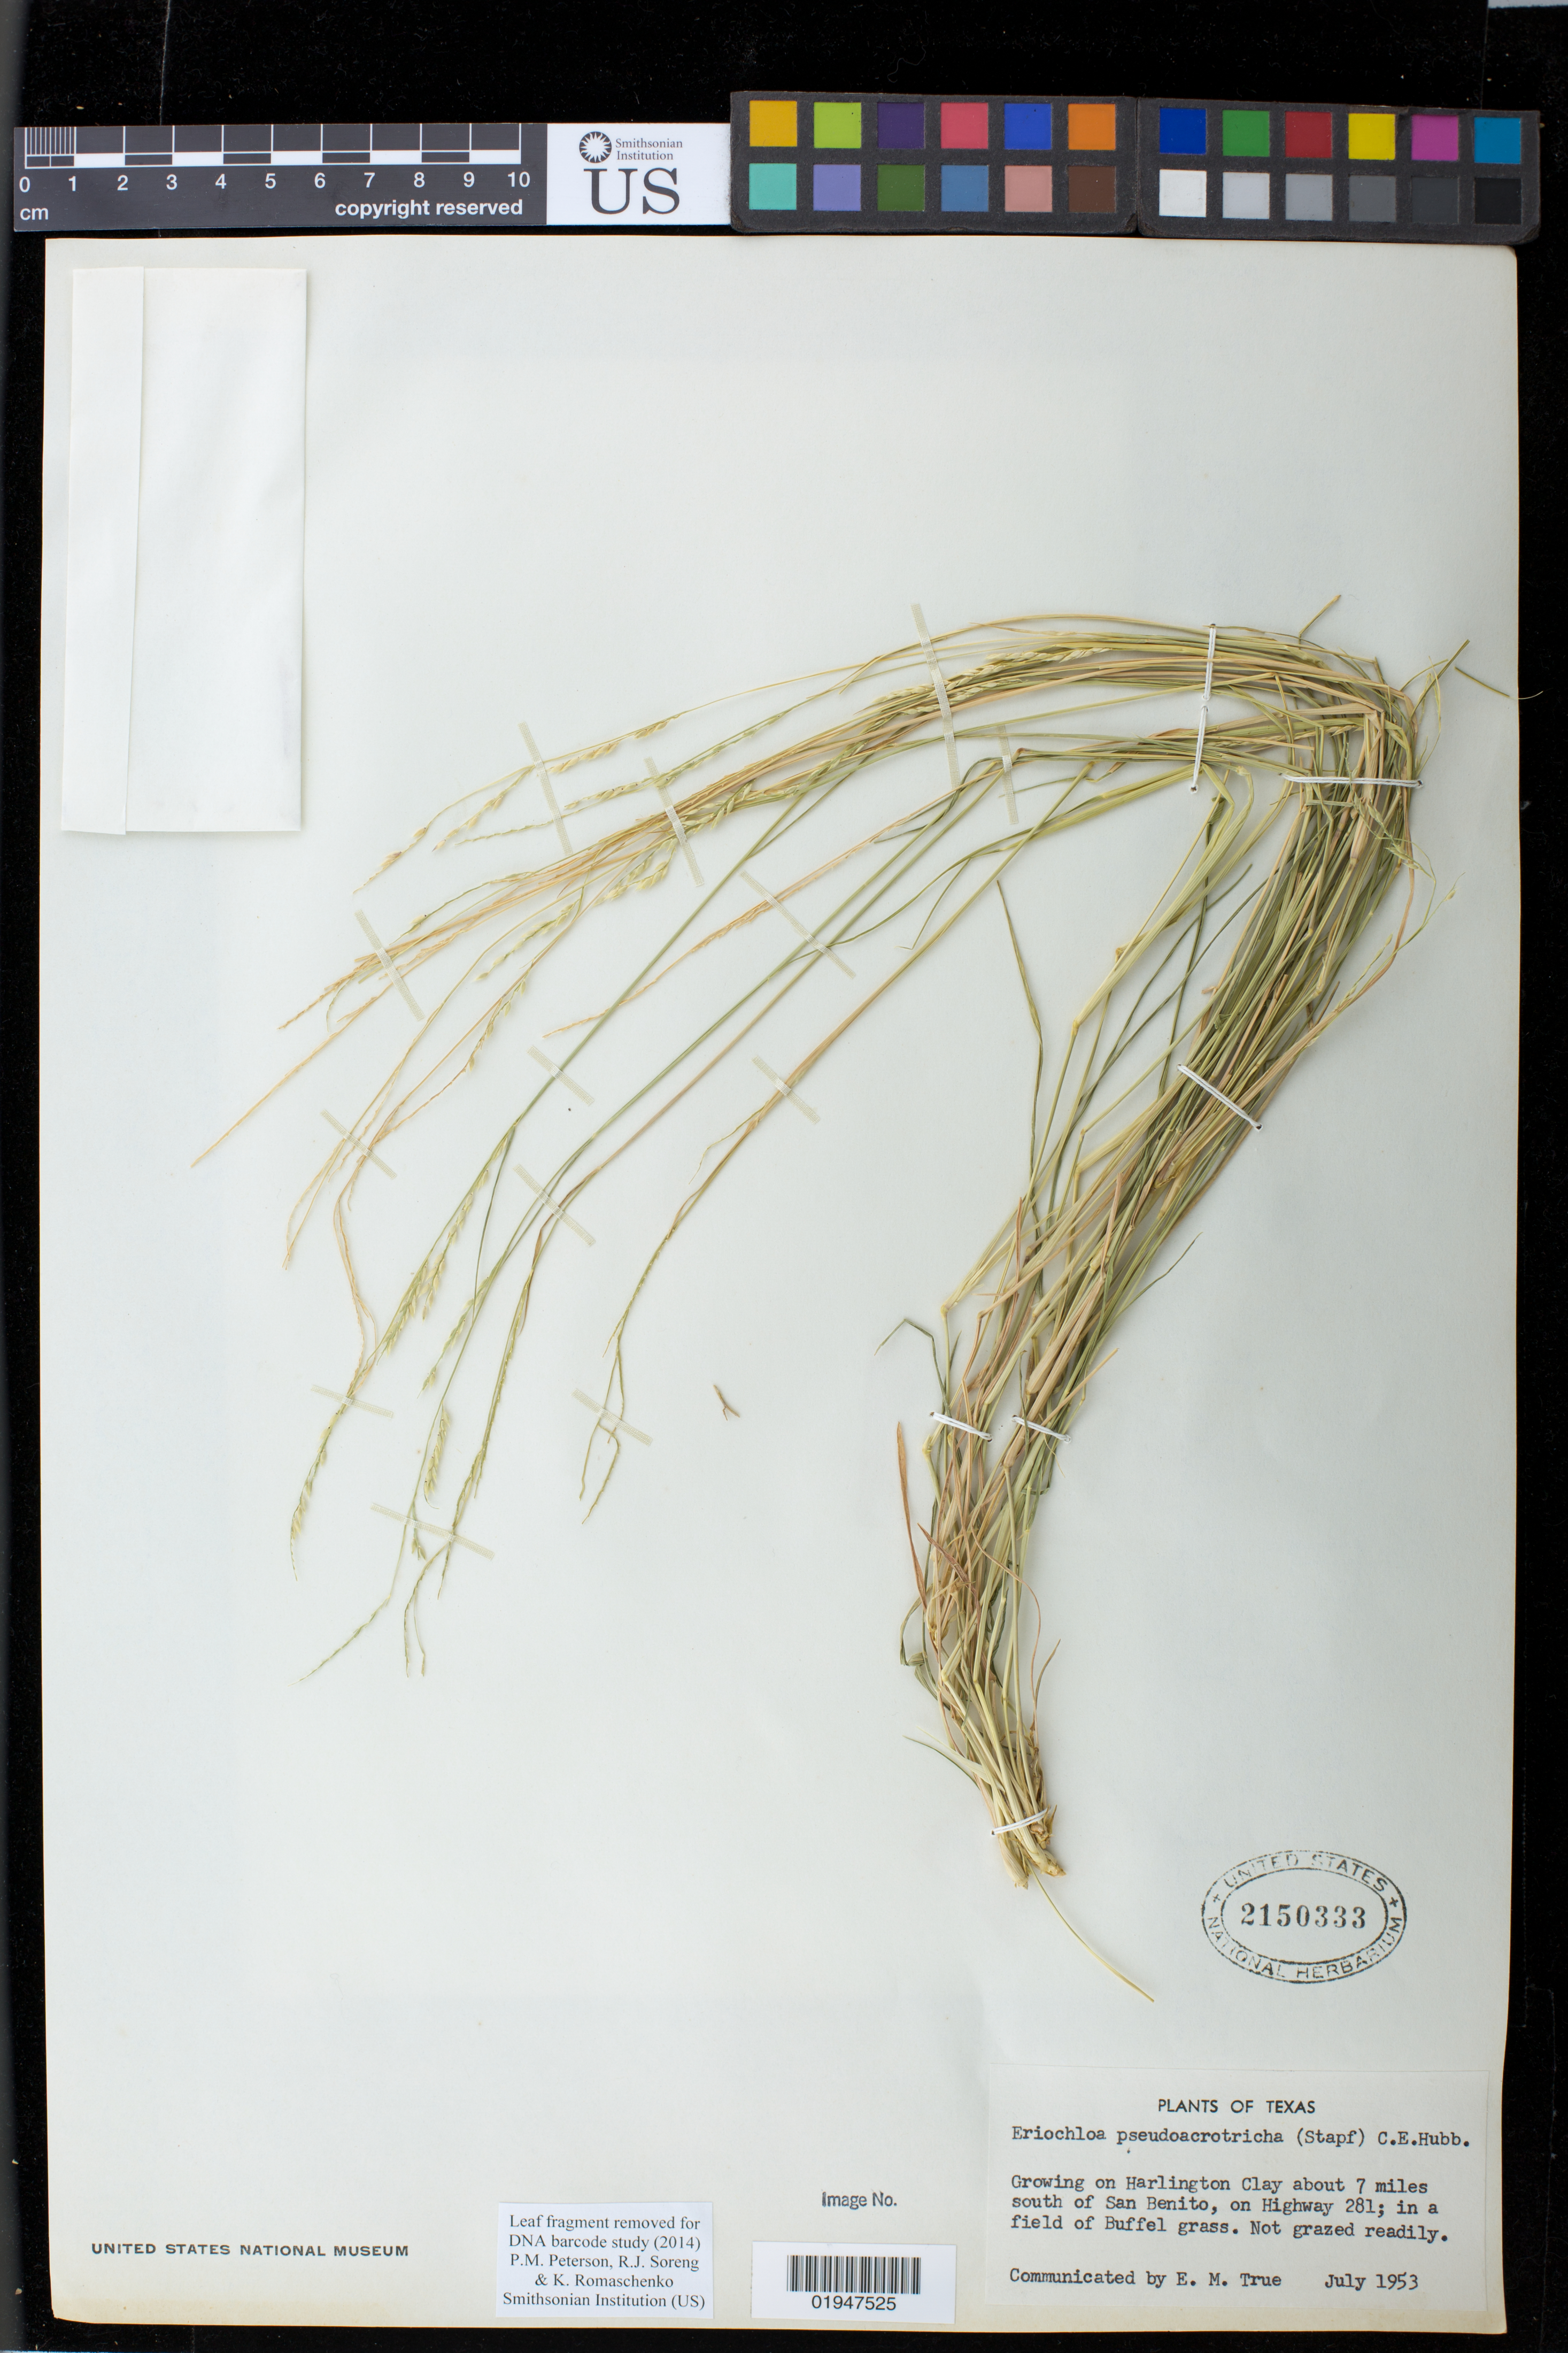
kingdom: Plantae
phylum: Tracheophyta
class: Liliopsida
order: Poales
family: Poaceae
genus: Eriochloa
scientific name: Eriochloa pseudoacrotricha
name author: (Stapf & Thell.) J.M. Black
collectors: E. True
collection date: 1953-07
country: United States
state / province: Texas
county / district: Cameron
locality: Growing on Harlington Clay about 7 miles south of San Benito, on Highway 281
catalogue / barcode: US 2150333